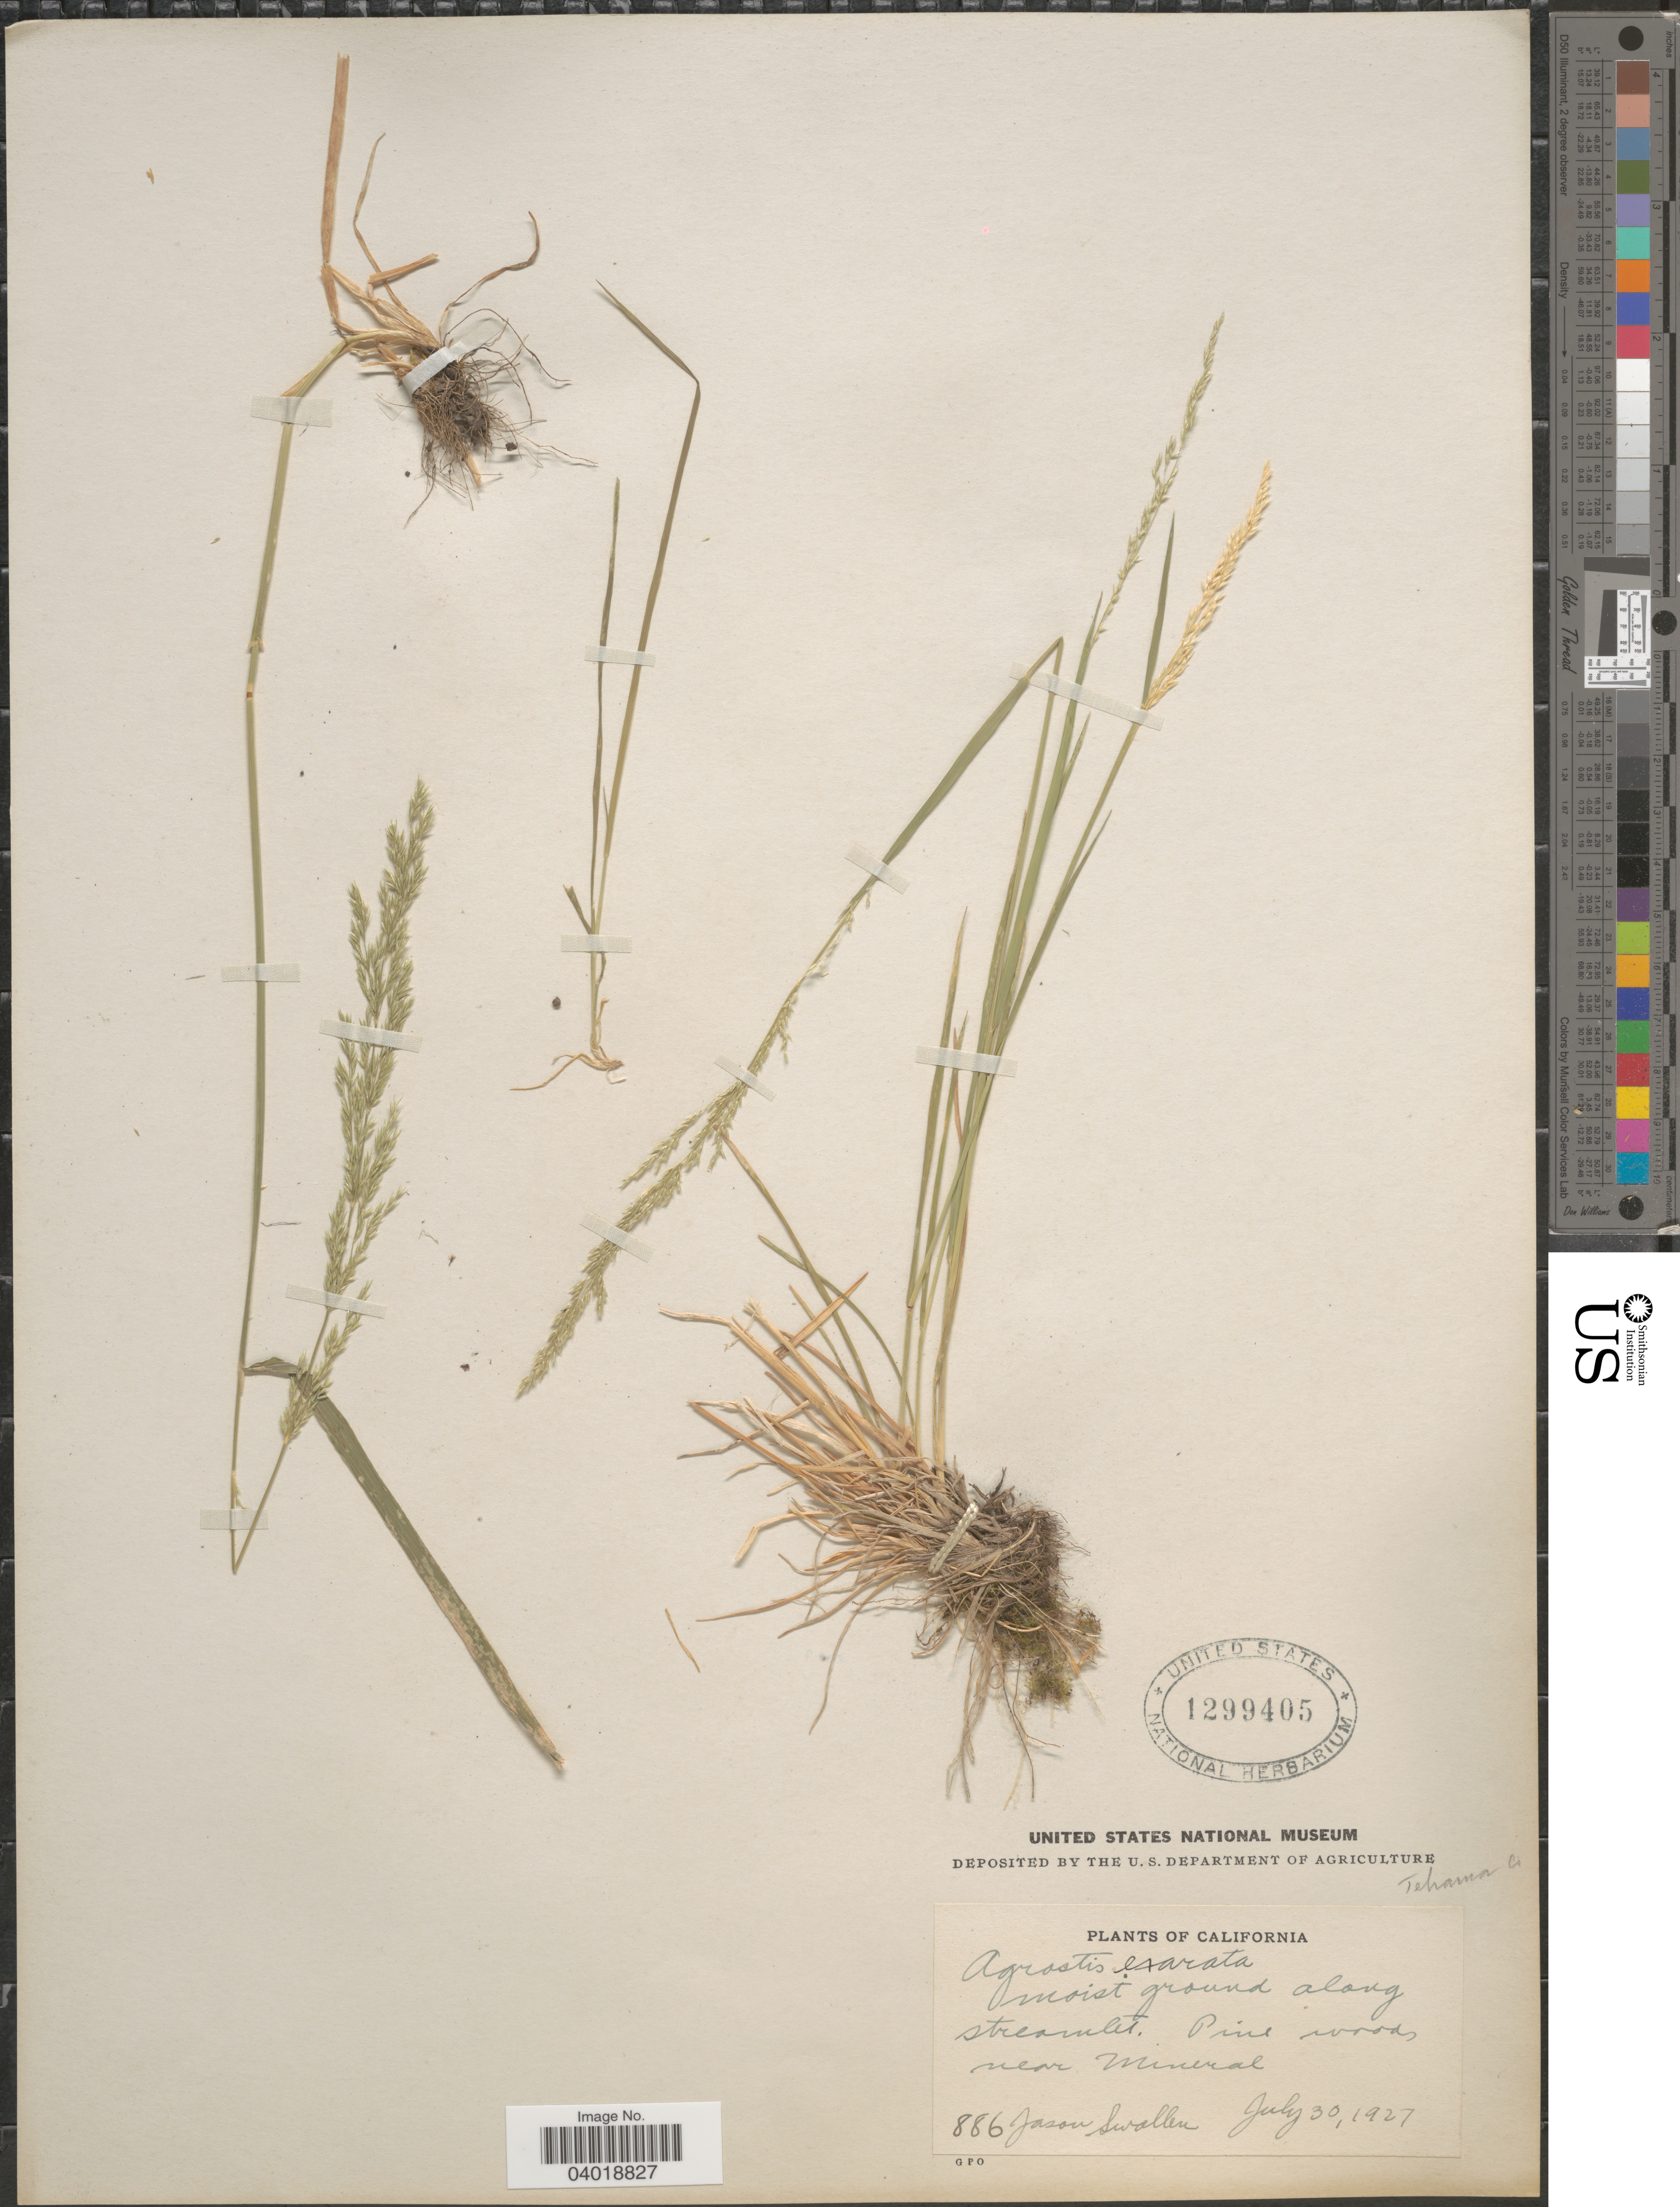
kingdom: Plantae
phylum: Tracheophyta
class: Liliopsida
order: Poales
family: Poaceae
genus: Agrostis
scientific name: Agrostis exarata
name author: Trin.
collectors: J. R. Swallen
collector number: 886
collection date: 1927-07-30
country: United States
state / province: California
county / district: Tehama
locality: Along streamlet. Pine woods near Mineral. Tehama Co.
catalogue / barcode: US 1299405